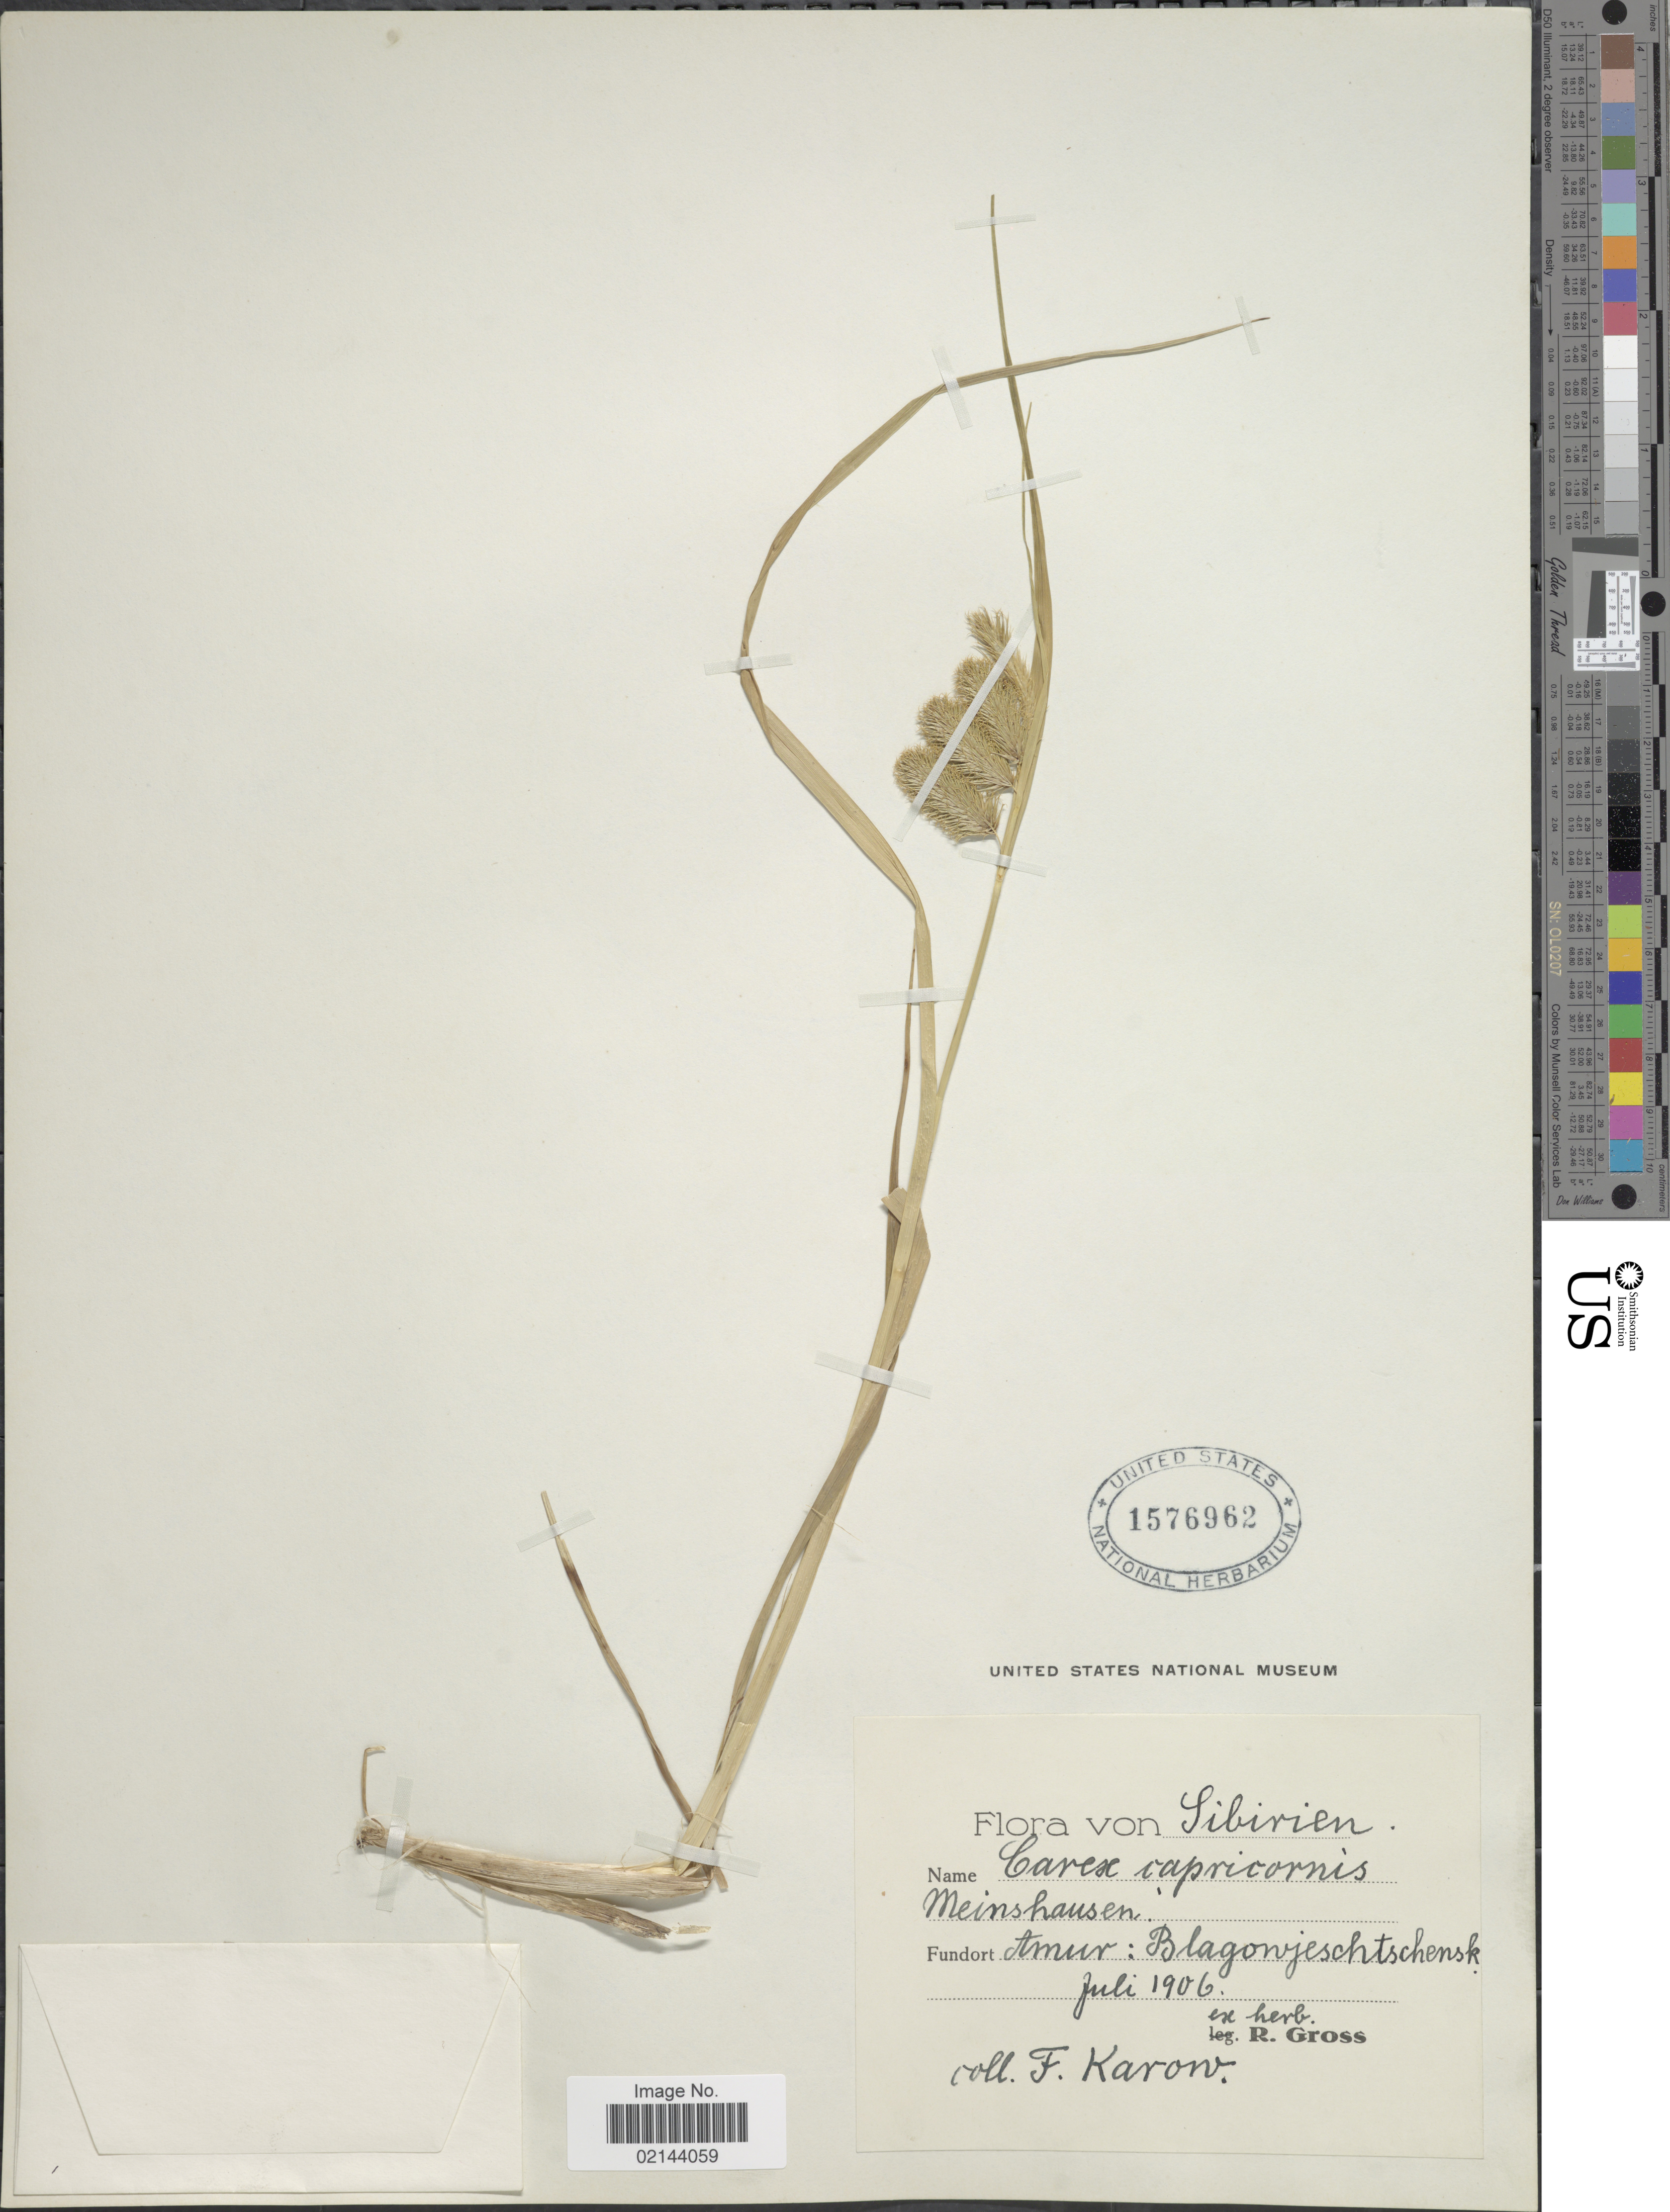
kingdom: Plantae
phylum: Tracheophyta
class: Liliopsida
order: Poales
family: Cyperaceae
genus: Carex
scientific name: Carex capricornis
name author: Meinsh. ex Maxim.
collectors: F. Karow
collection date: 1906-07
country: Russian Federation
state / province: Amur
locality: Sibirien, Amur: Blagonjeschtschensk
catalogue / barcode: US 1576962